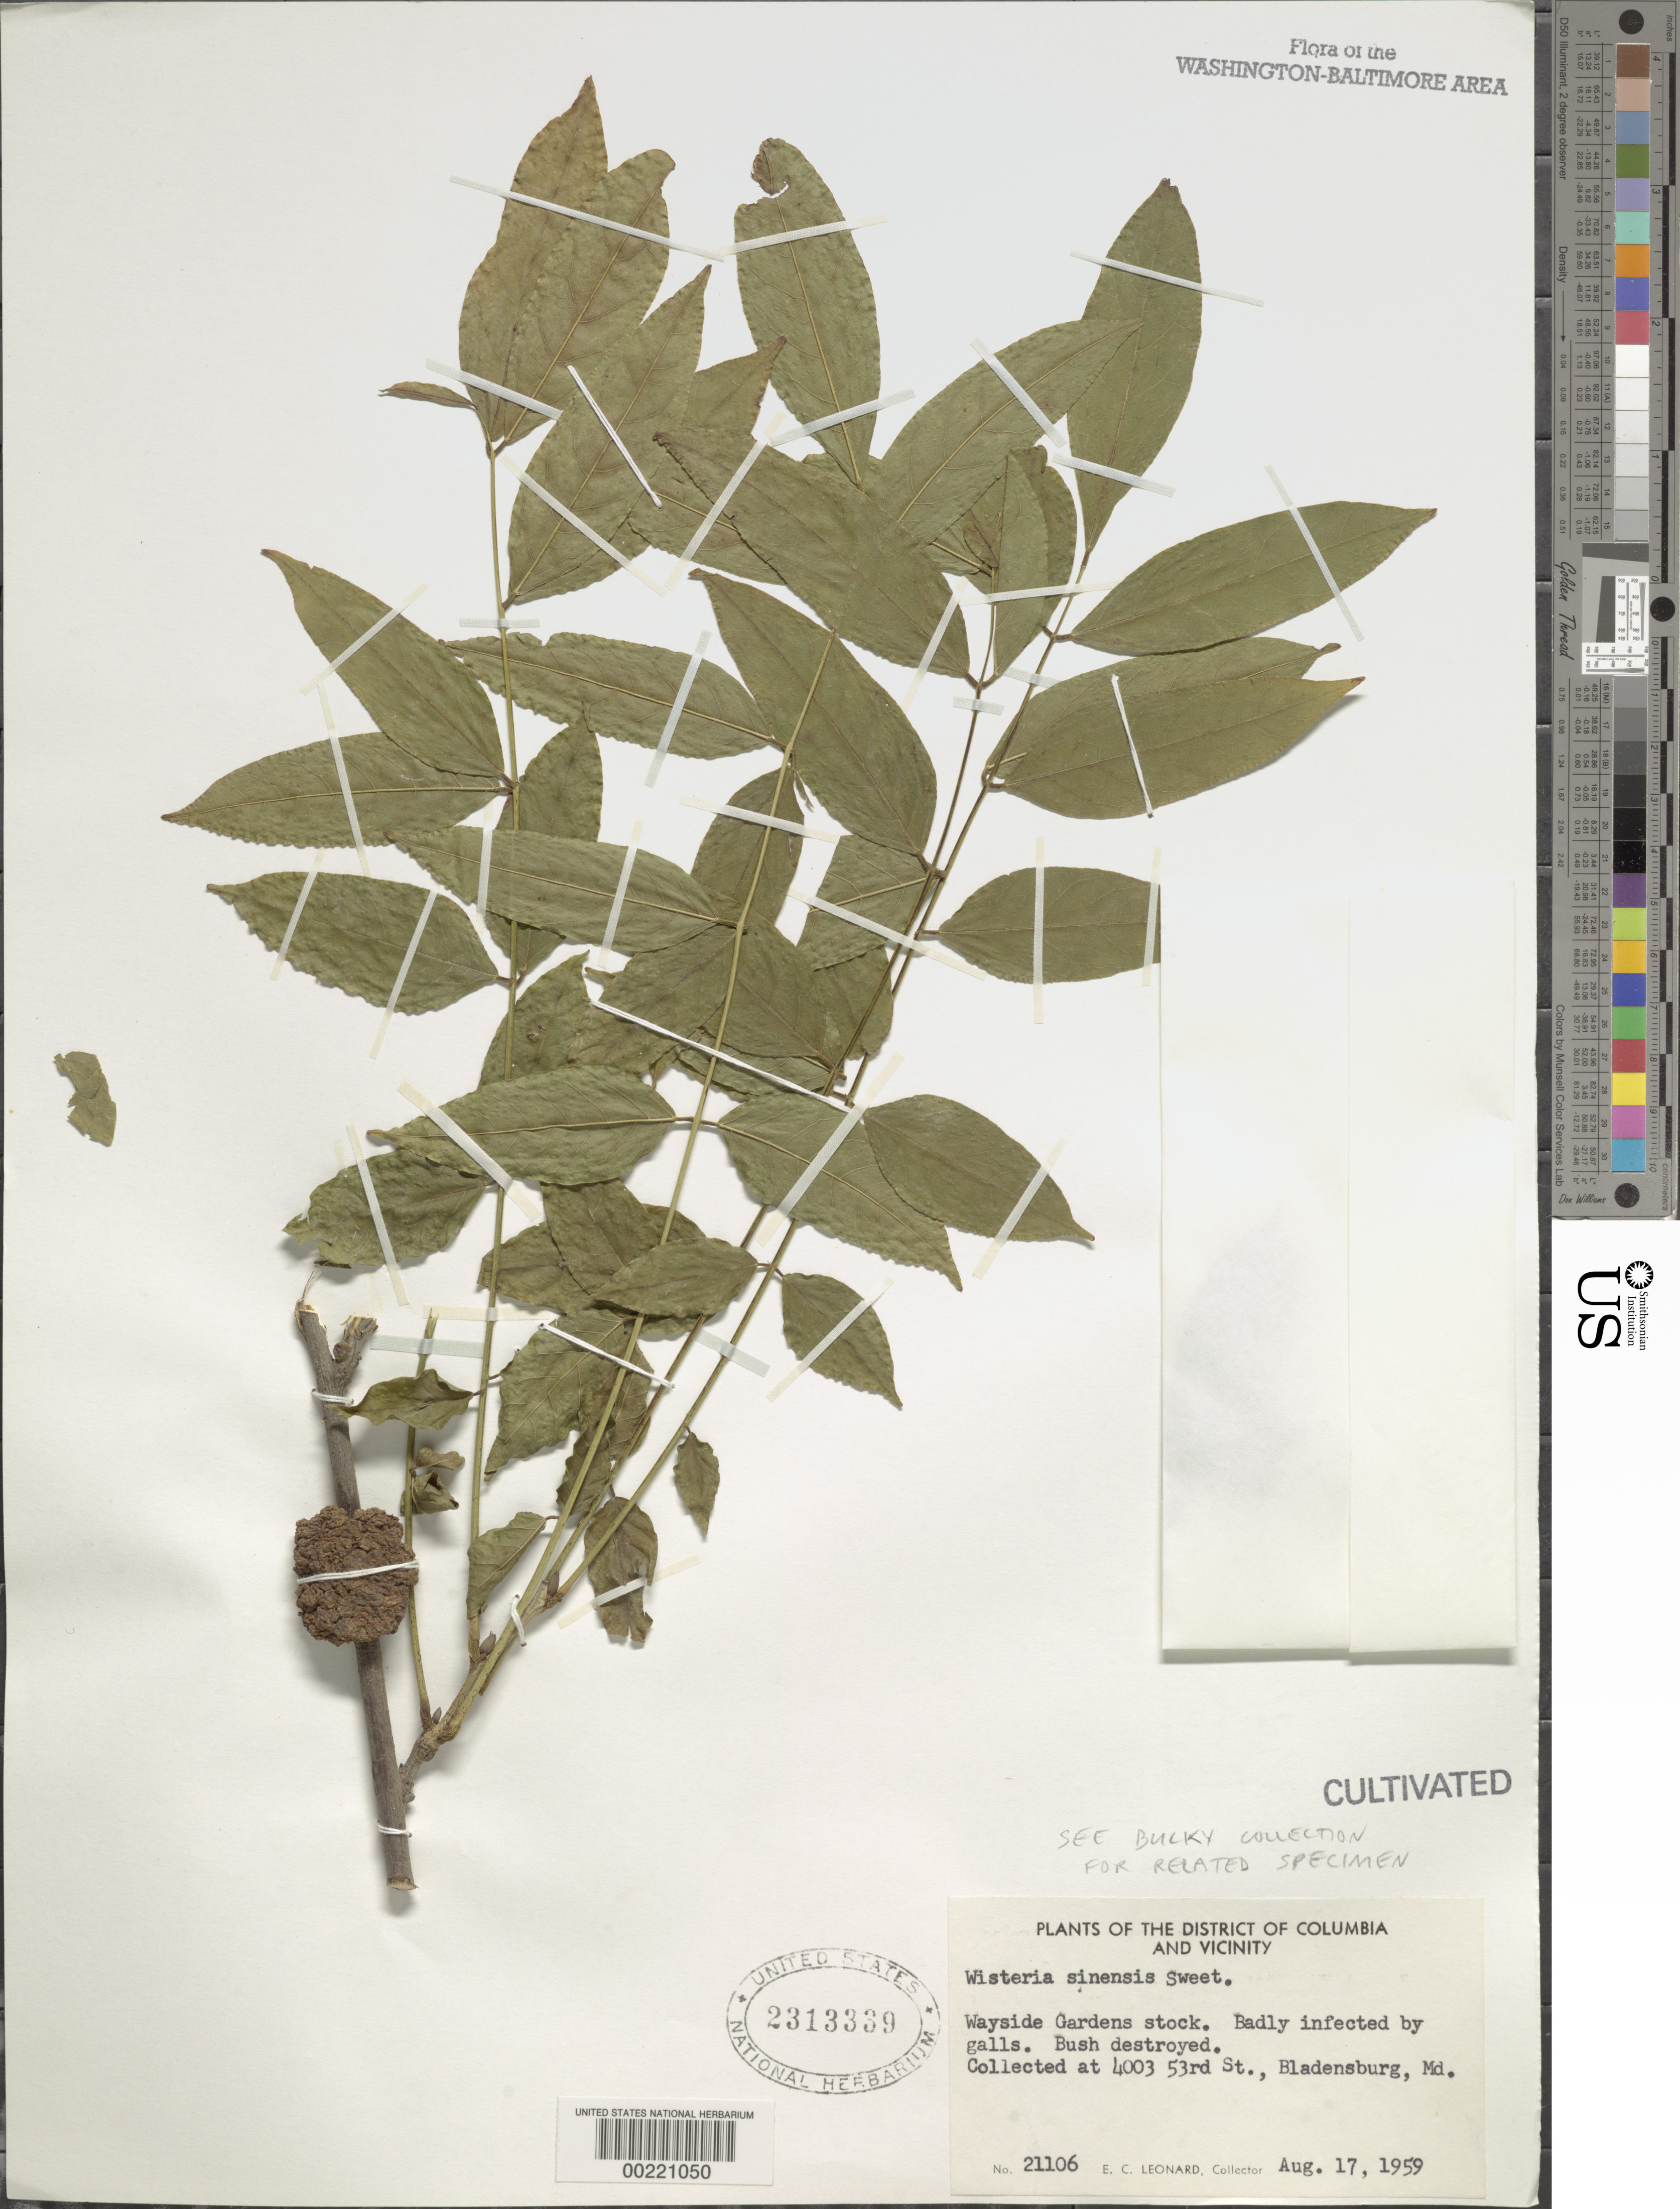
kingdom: Plantae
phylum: Tracheophyta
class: Magnoliopsida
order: Fabales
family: Fabaceae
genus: Wisteria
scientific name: Wisteria sinensis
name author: (Sims) DC.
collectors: E. C. Leonard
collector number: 21106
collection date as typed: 17 Aug 1959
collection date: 1959-08-17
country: United States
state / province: Maryland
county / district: Prince George's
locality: Bladensburg, Wayside Gardens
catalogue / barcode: US 2313339